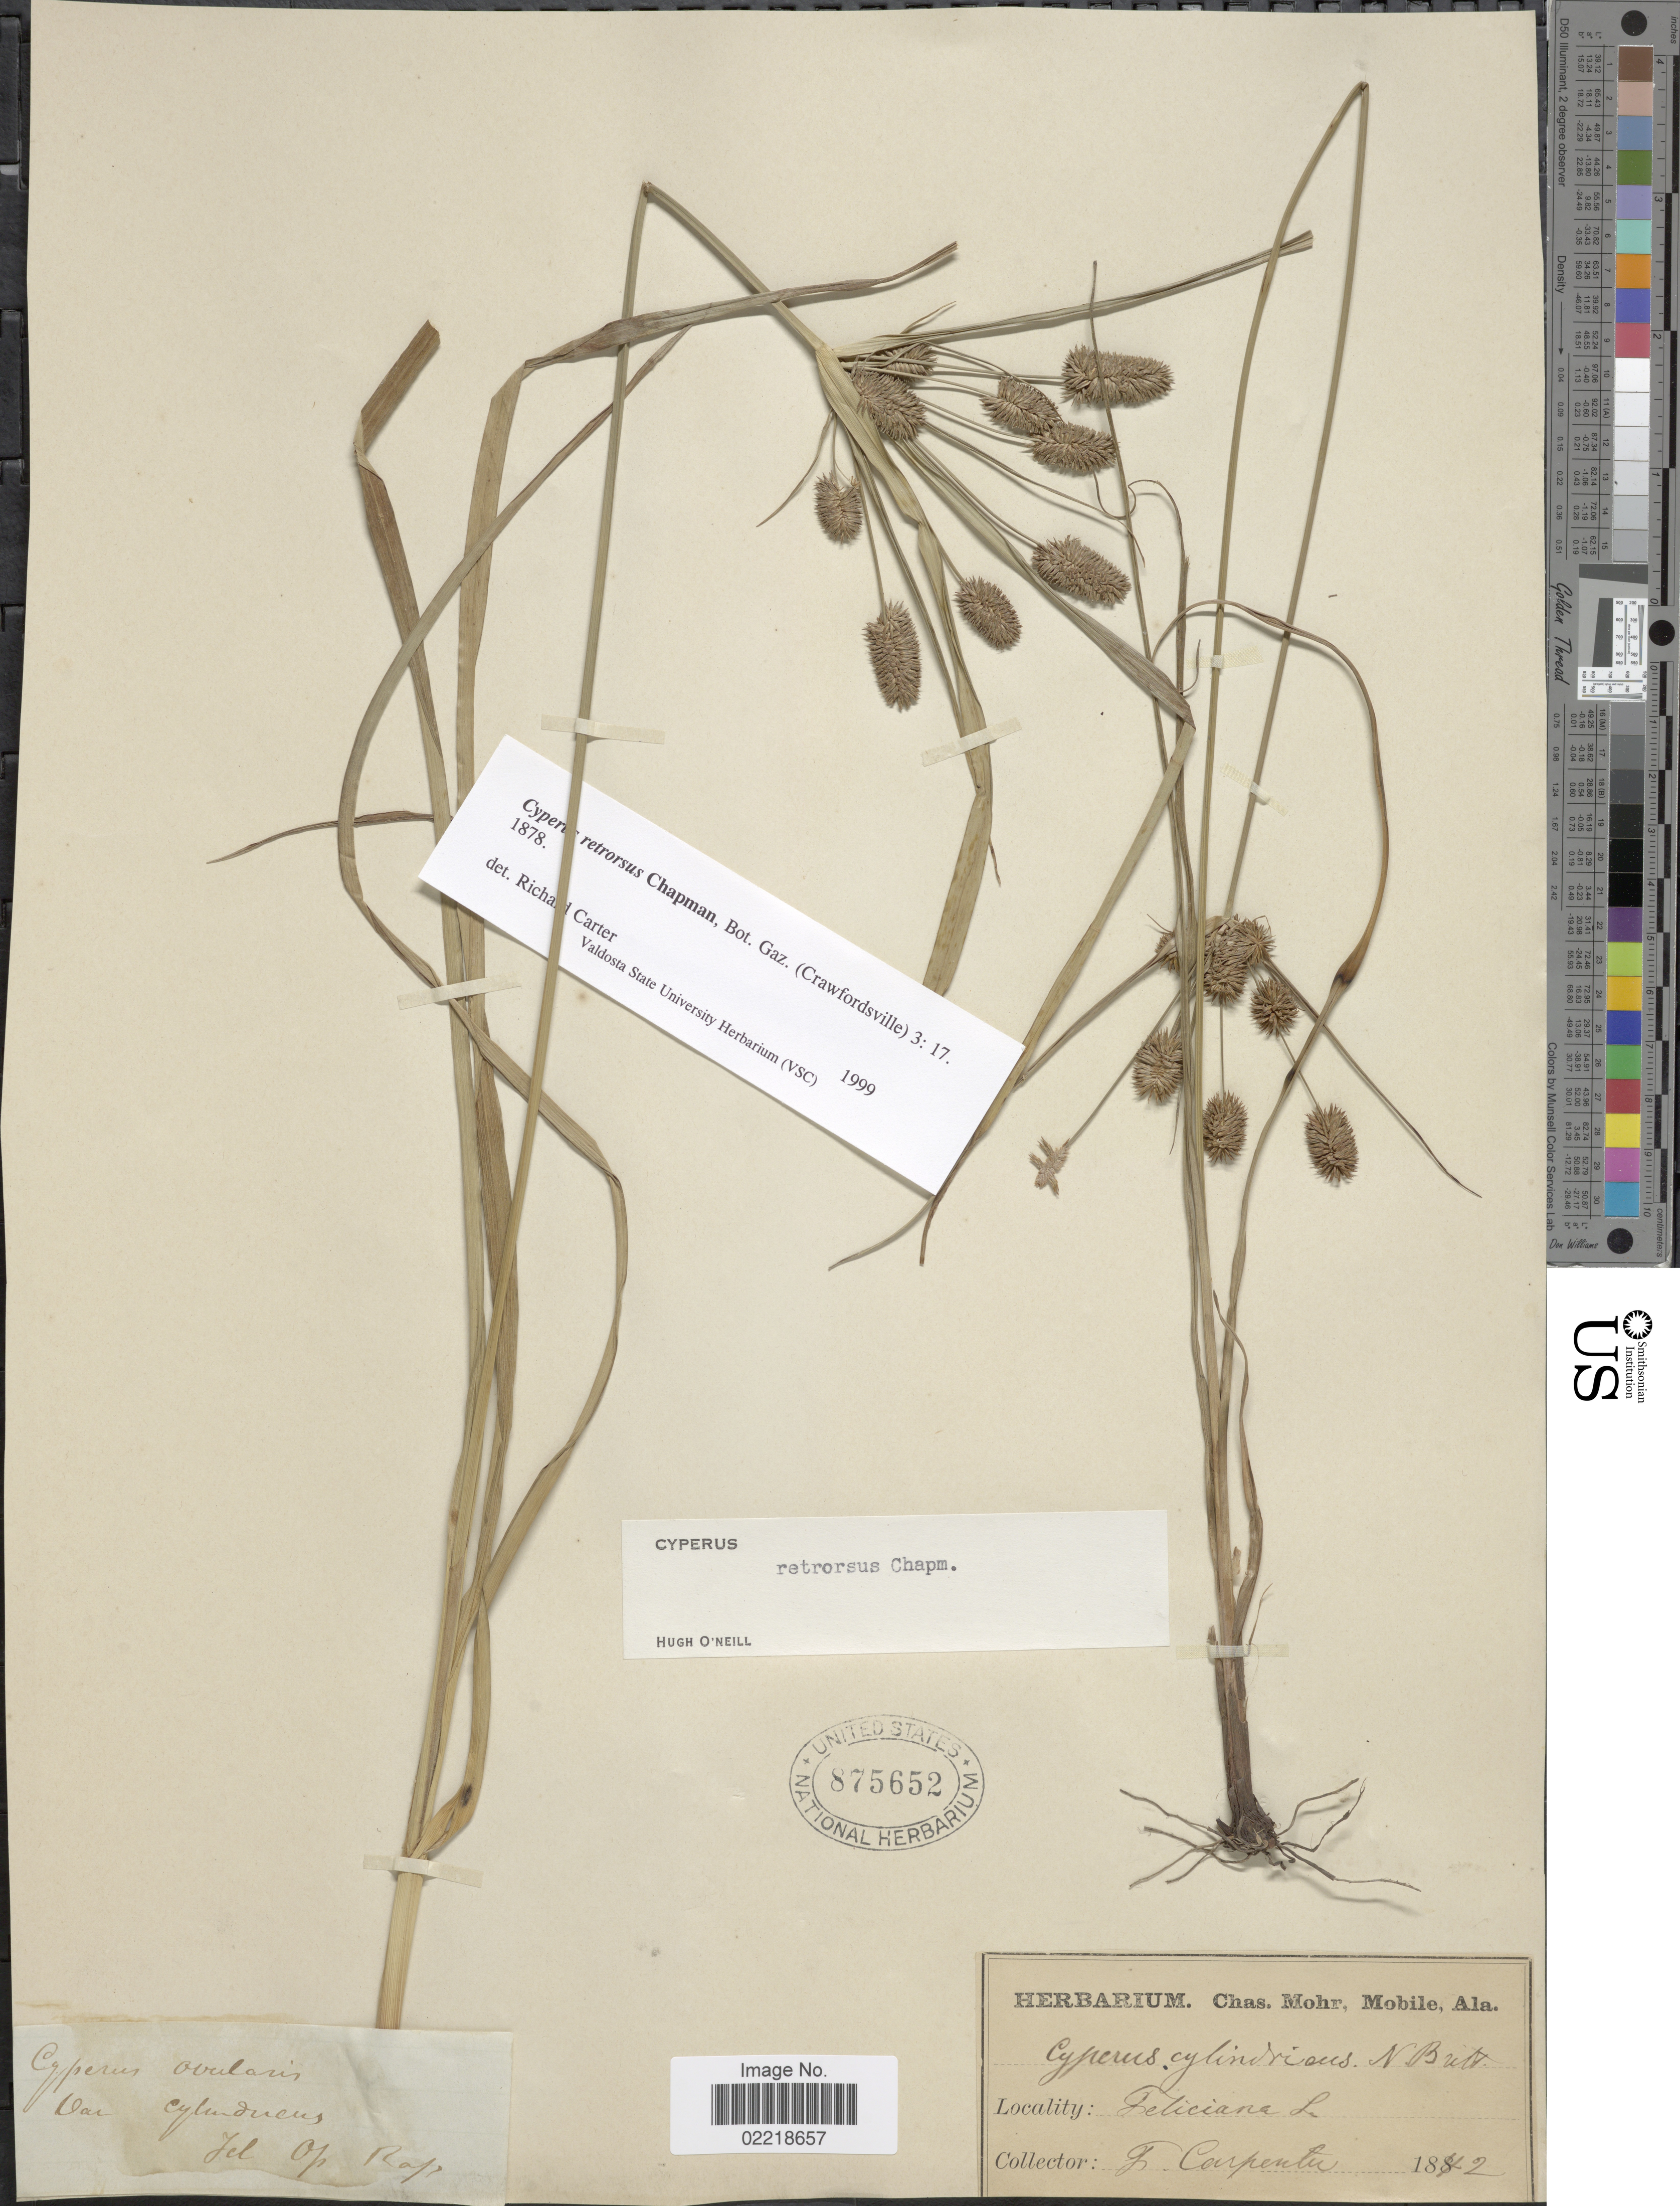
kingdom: Plantae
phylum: Tracheophyta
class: Liliopsida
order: Poales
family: Cyperaceae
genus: Cyperus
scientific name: Cyperus retrorsus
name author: Chapm.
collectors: F. Carpenter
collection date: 1842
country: United States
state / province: Louisiana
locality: Feliciana La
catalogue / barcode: US 875652